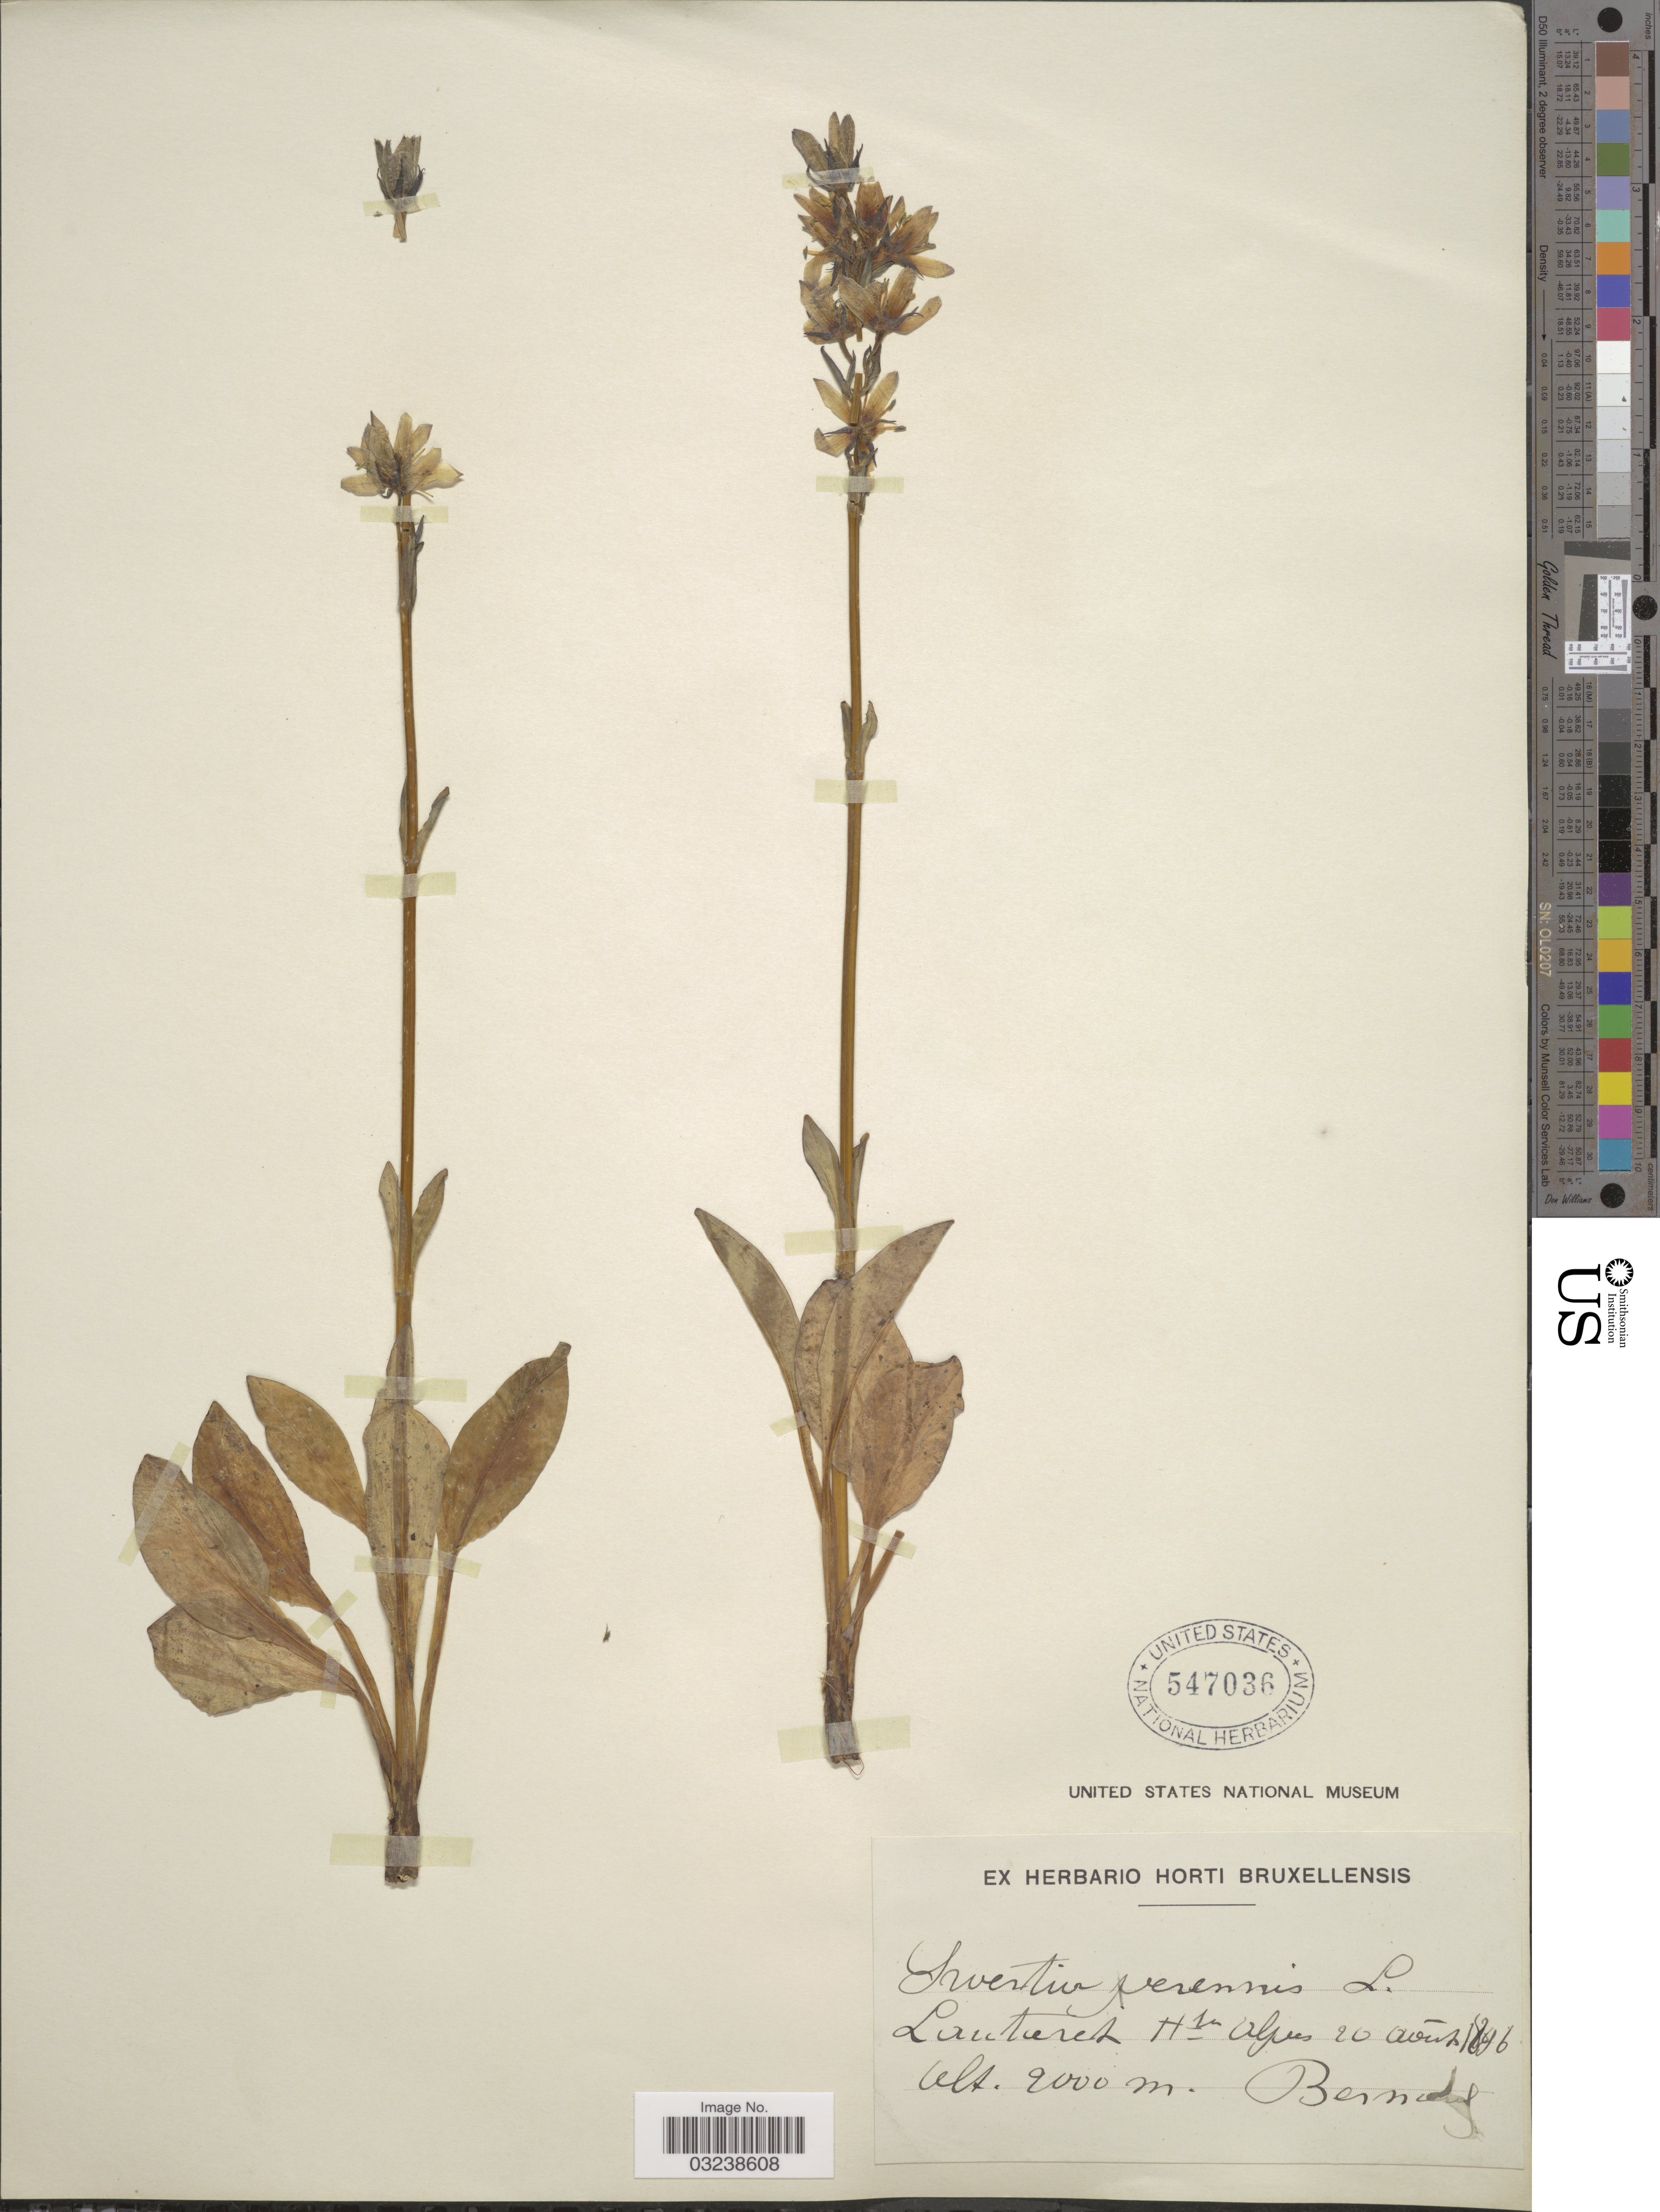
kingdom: Plantae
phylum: Tracheophyta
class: Magnoliopsida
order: Gentianales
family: Gentianaceae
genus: Swertia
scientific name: Swertia perennis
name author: L.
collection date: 1896-08-20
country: France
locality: Lautaret Htes Alpes.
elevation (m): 2000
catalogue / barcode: US 547036